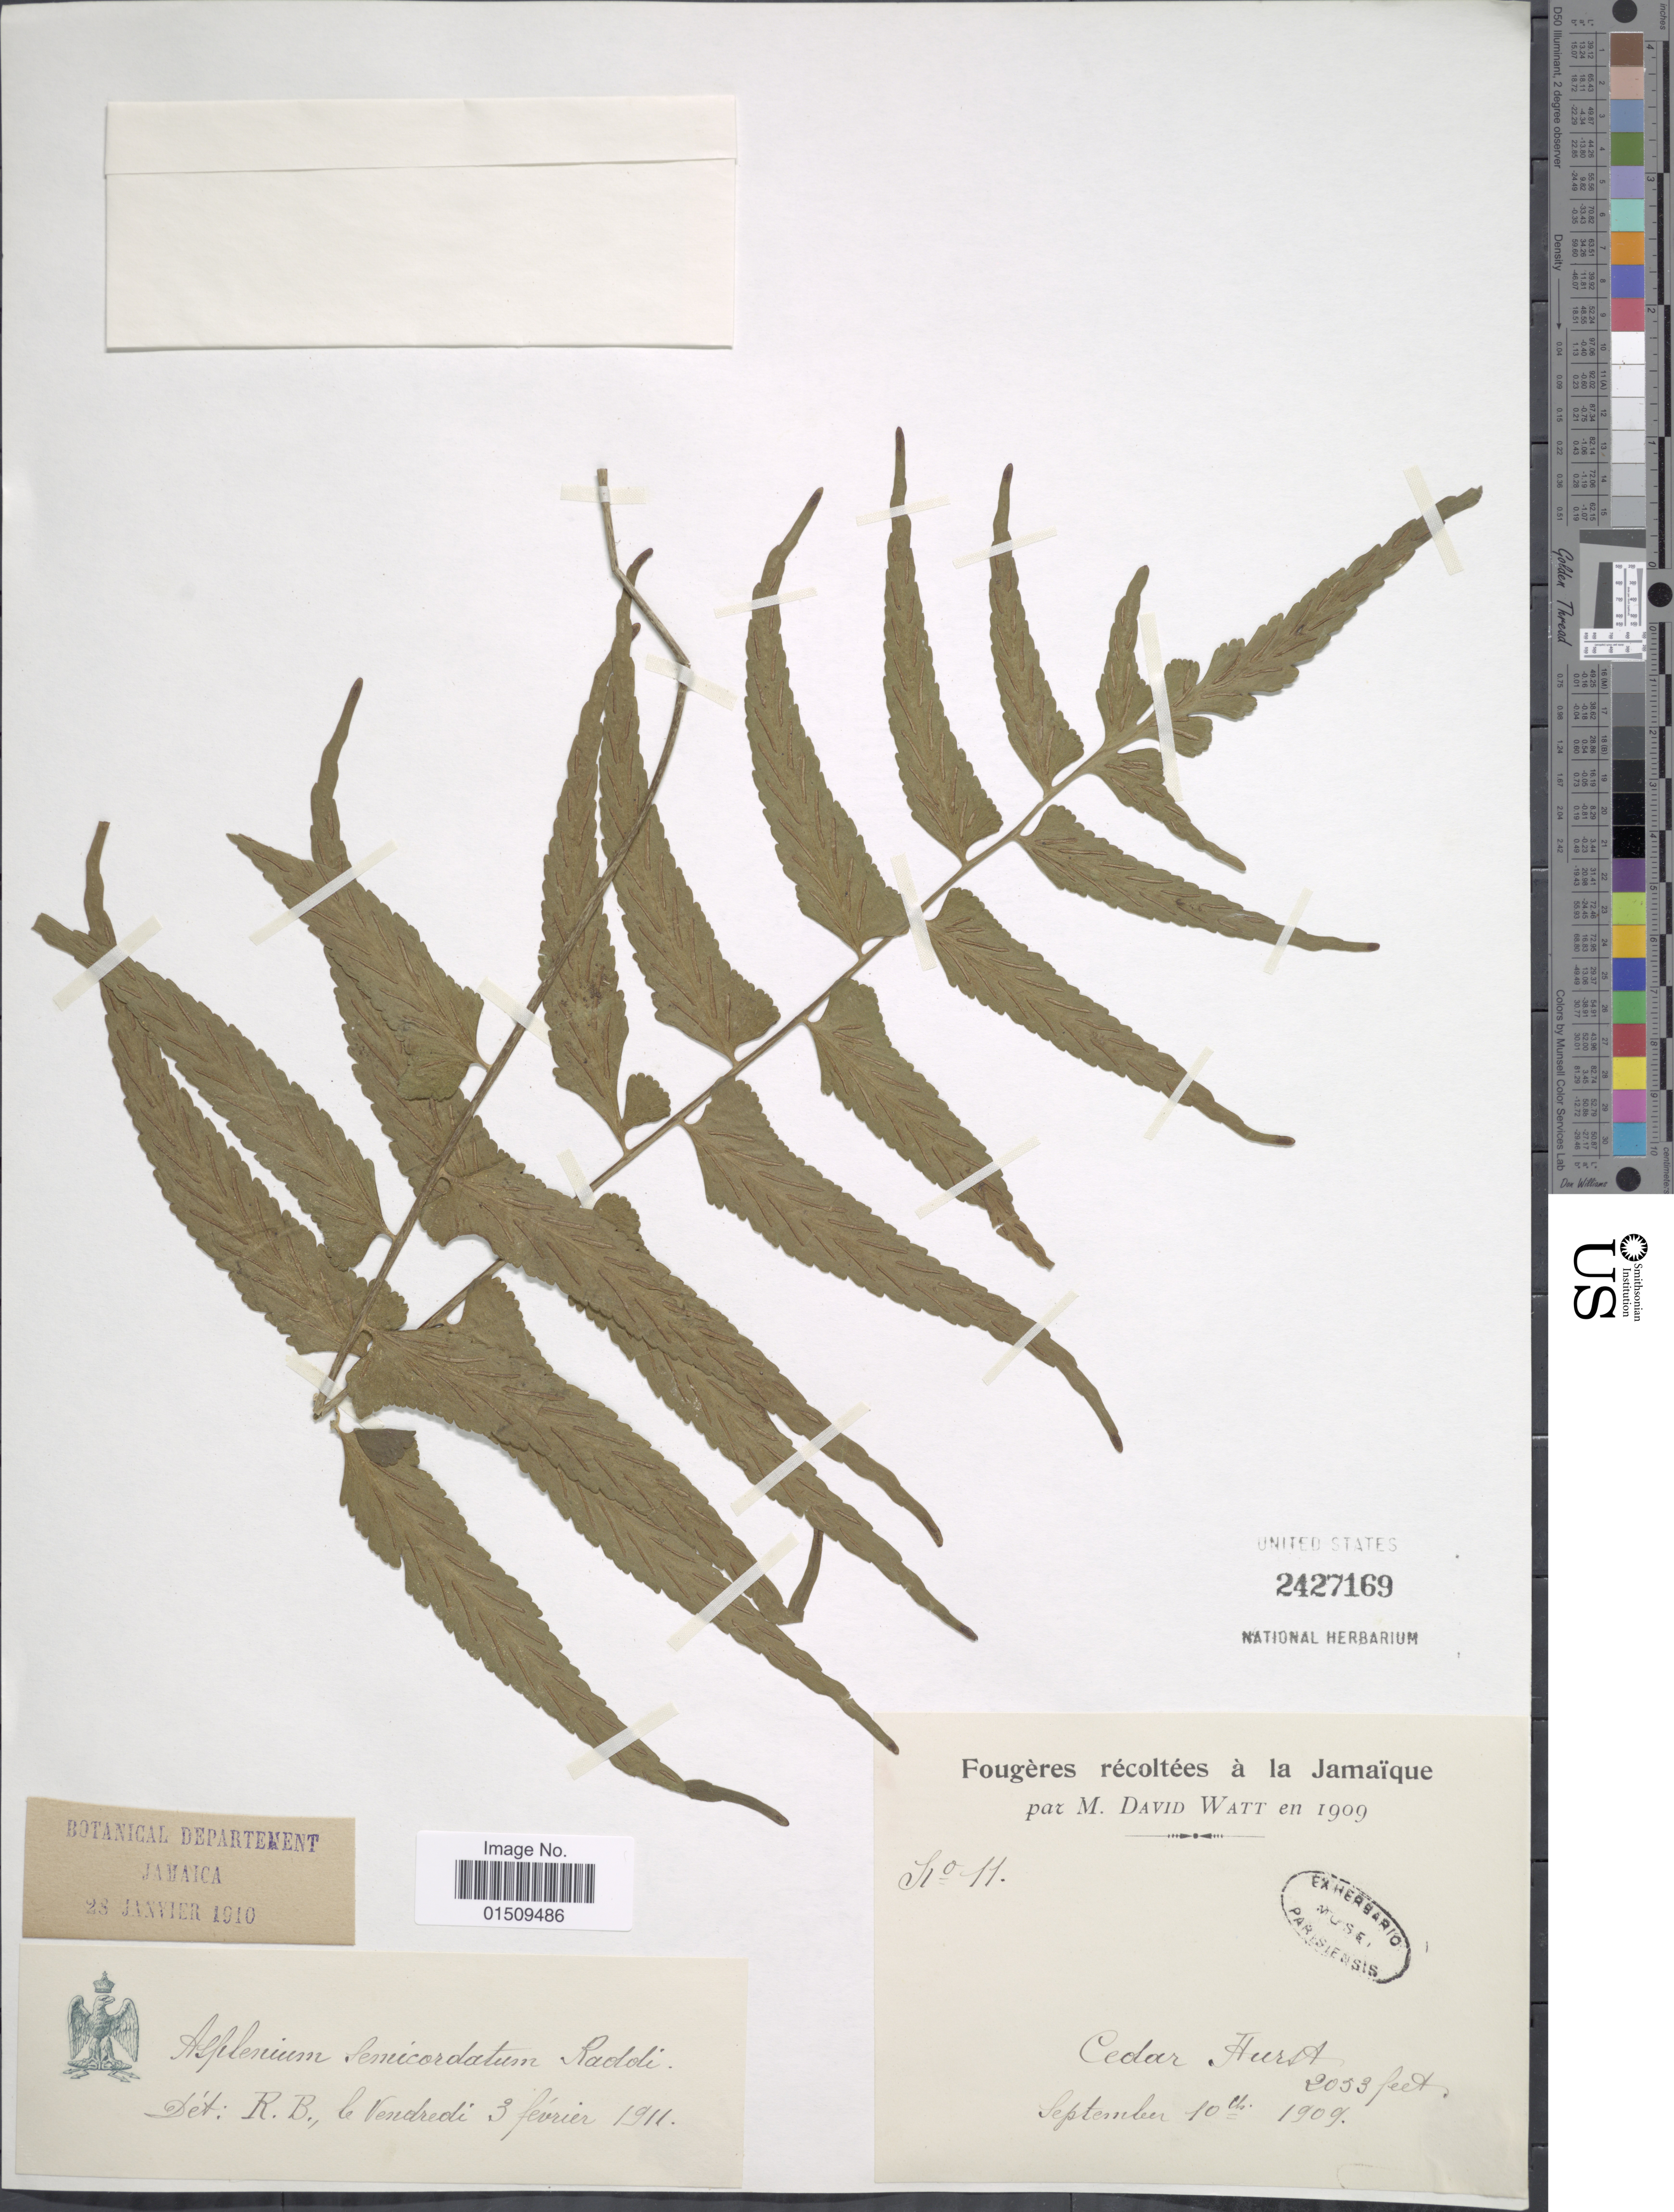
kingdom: Plantae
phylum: Tracheophyta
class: Polypodiopsida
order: Polypodiales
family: Aspleniaceae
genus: Asplenium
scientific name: Asplenium salicifolium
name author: L.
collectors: D. A. P. Watt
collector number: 11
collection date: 1909-09-10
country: Jamaica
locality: Jamaique, Cedar Hurst.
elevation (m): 626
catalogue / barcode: US 2427169